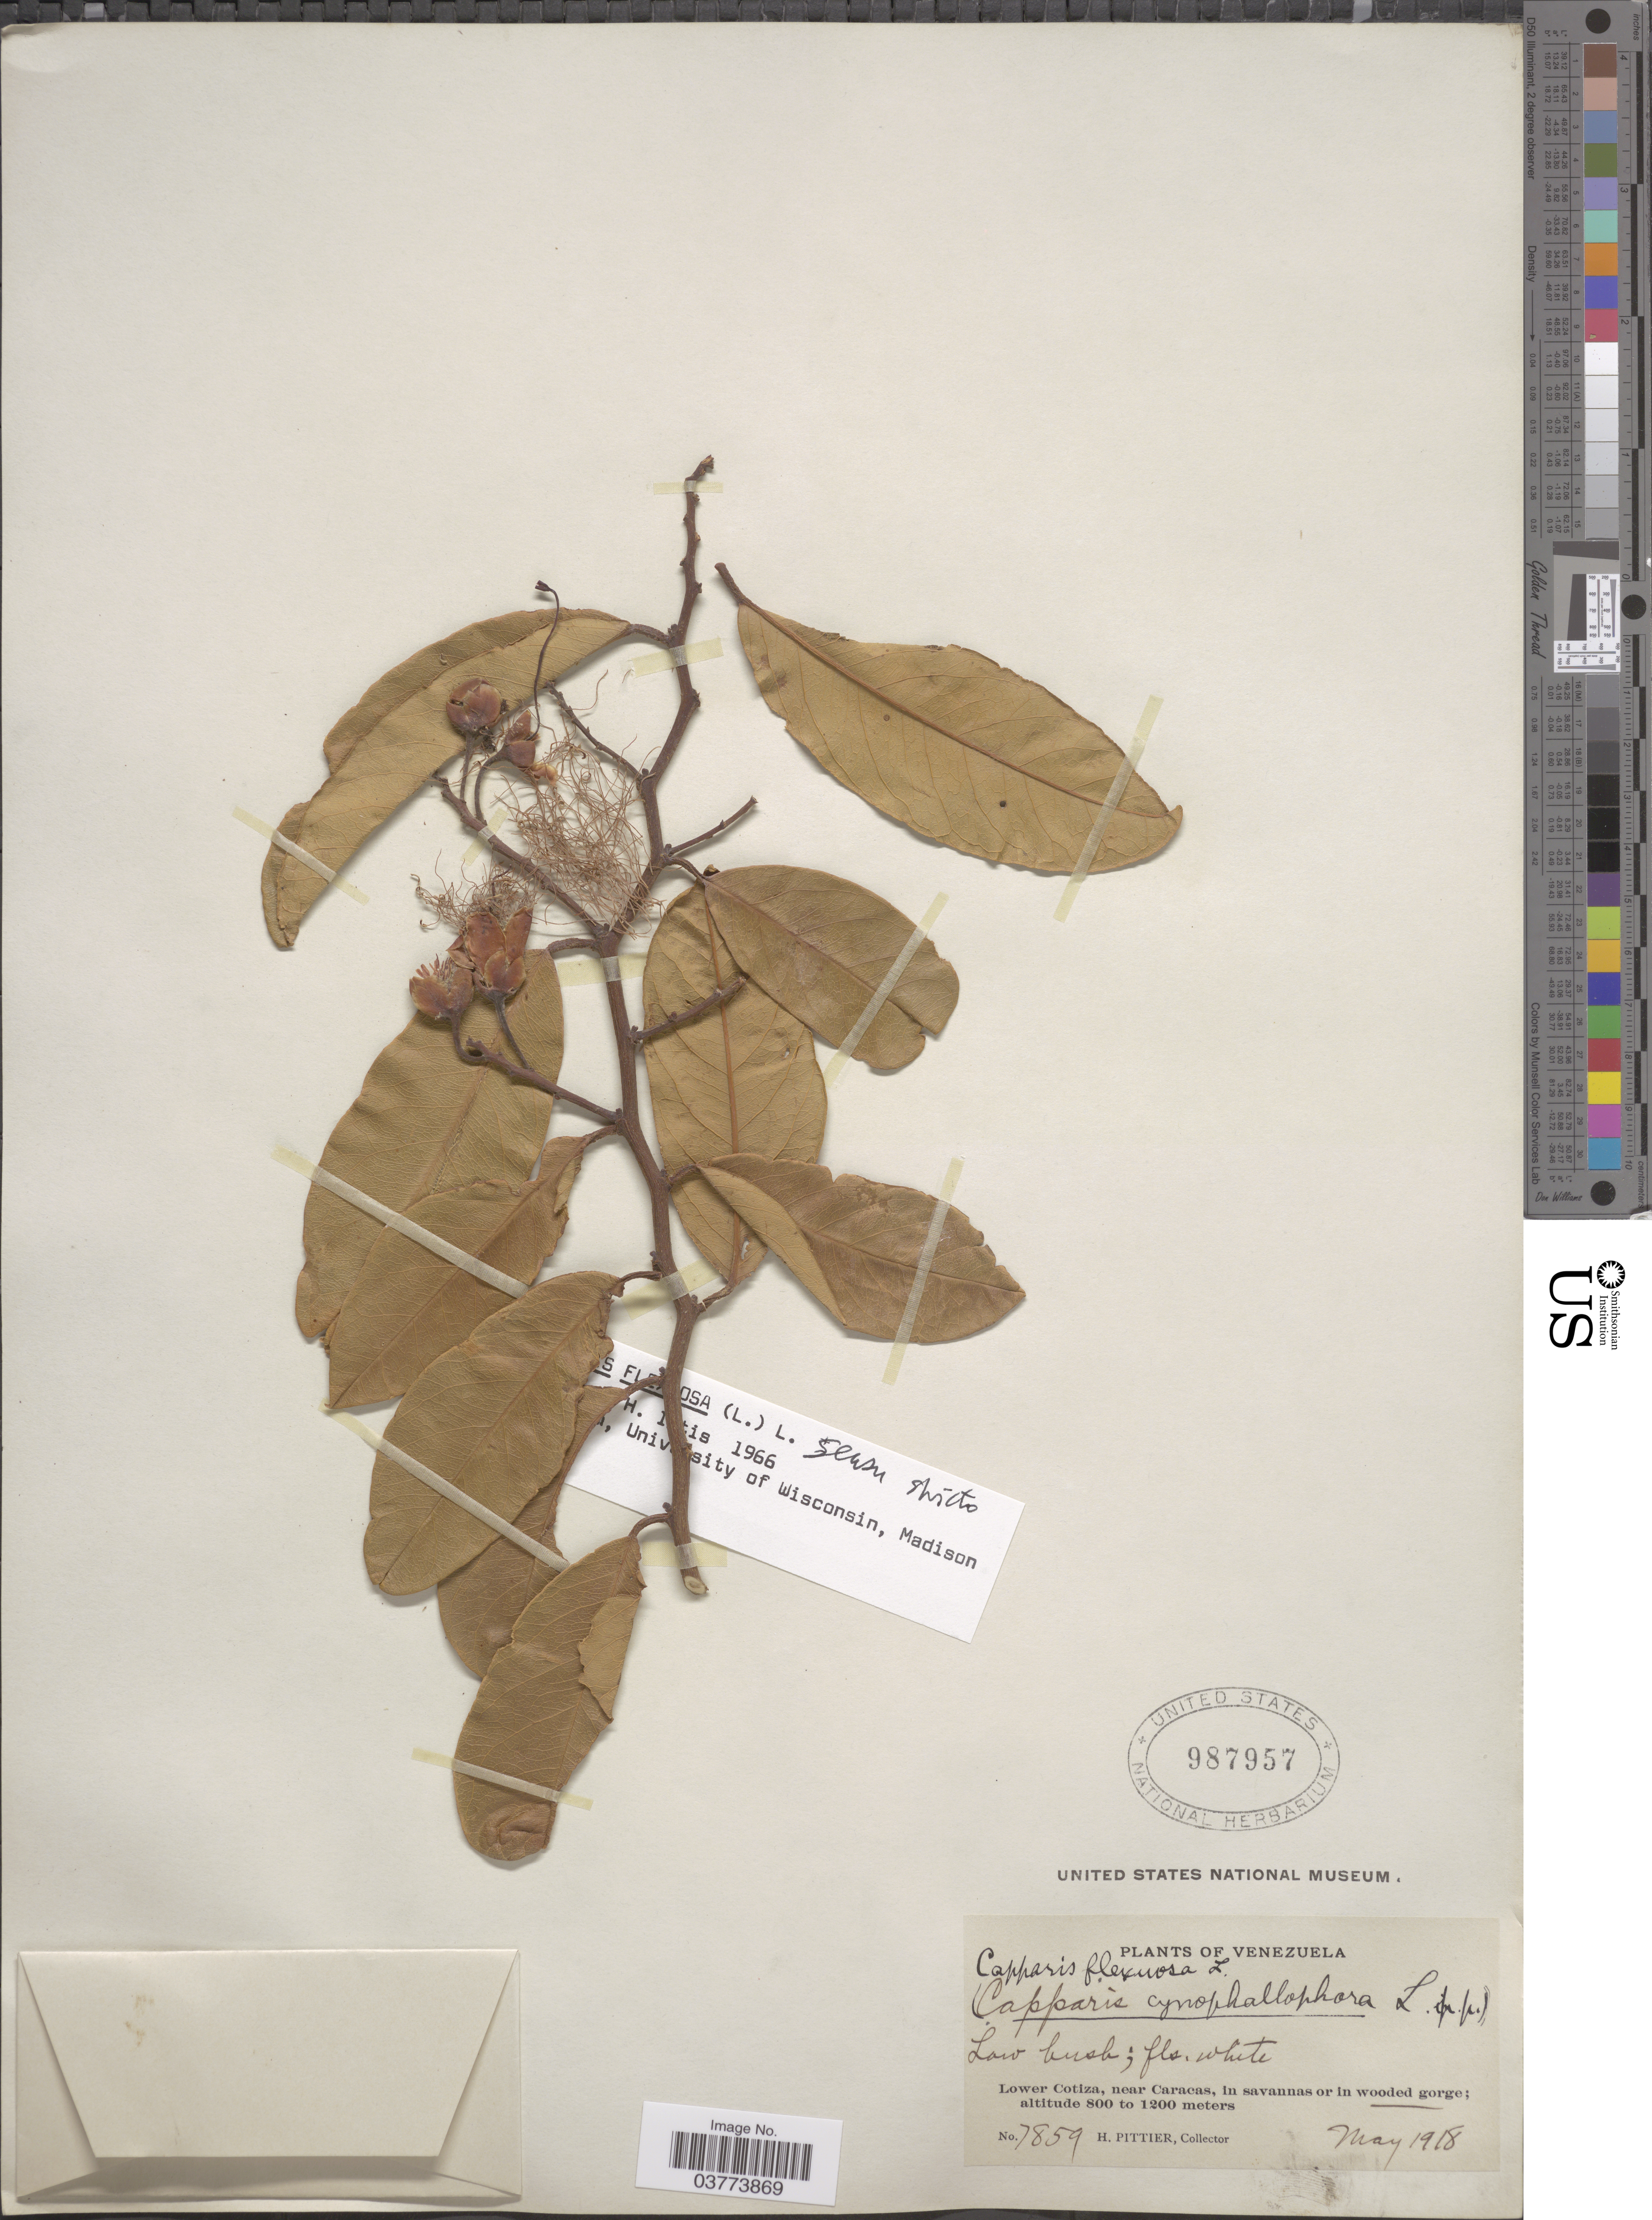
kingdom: Plantae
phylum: Tracheophyta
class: Magnoliopsida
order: Brassicales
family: Capparaceae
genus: Cynophalla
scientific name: Cynophalla flexuosa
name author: (L.) J. Presl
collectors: H. F. Pittier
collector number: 7859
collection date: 1918-05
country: Venezuela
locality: Lower Cotiza, near Caracas, in savannas or in wooded gorge.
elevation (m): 800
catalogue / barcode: US 987957